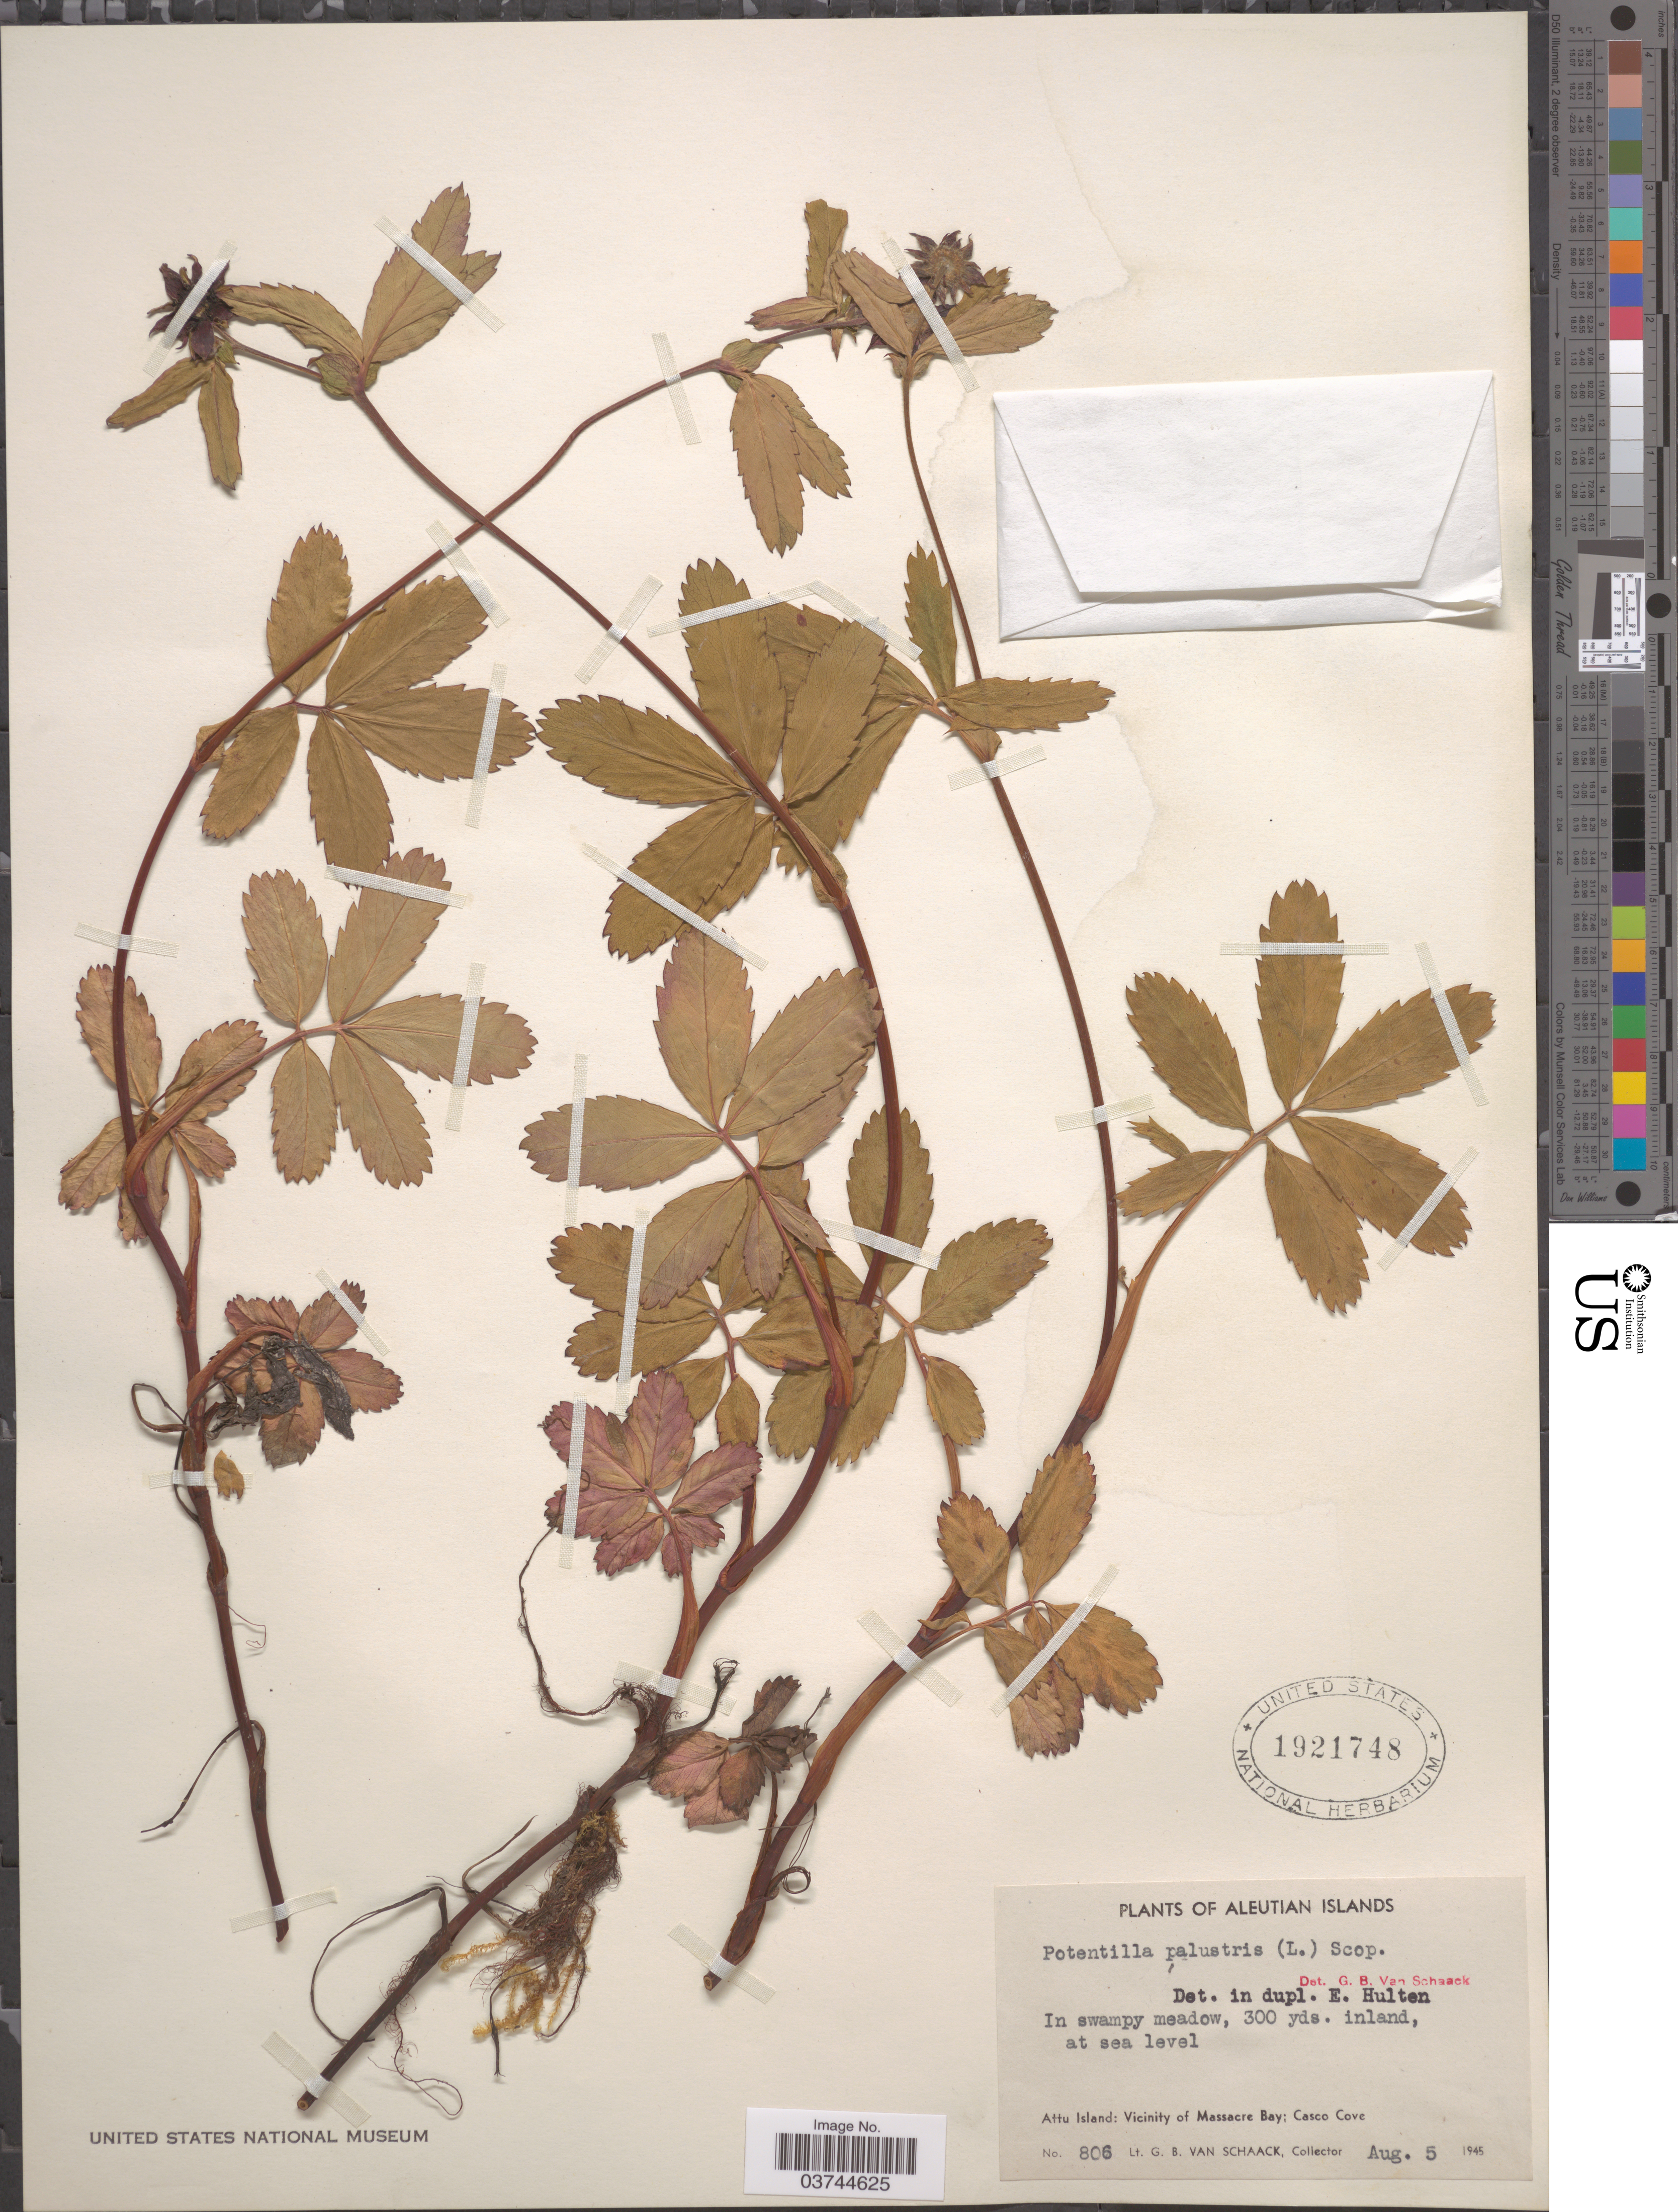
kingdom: Plantae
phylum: Tracheophyta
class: Magnoliopsida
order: Rosales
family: Rosaceae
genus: Comarum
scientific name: Comarum palustre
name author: L.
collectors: G. Van Schaak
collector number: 806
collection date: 1945-08-05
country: United States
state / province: Alaska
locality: Aleutian Islands. In swampy meadow, 300 yds. inland. Attu Island: Vicinity of Massacre Bay; Casco Cove.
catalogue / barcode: US 1921748